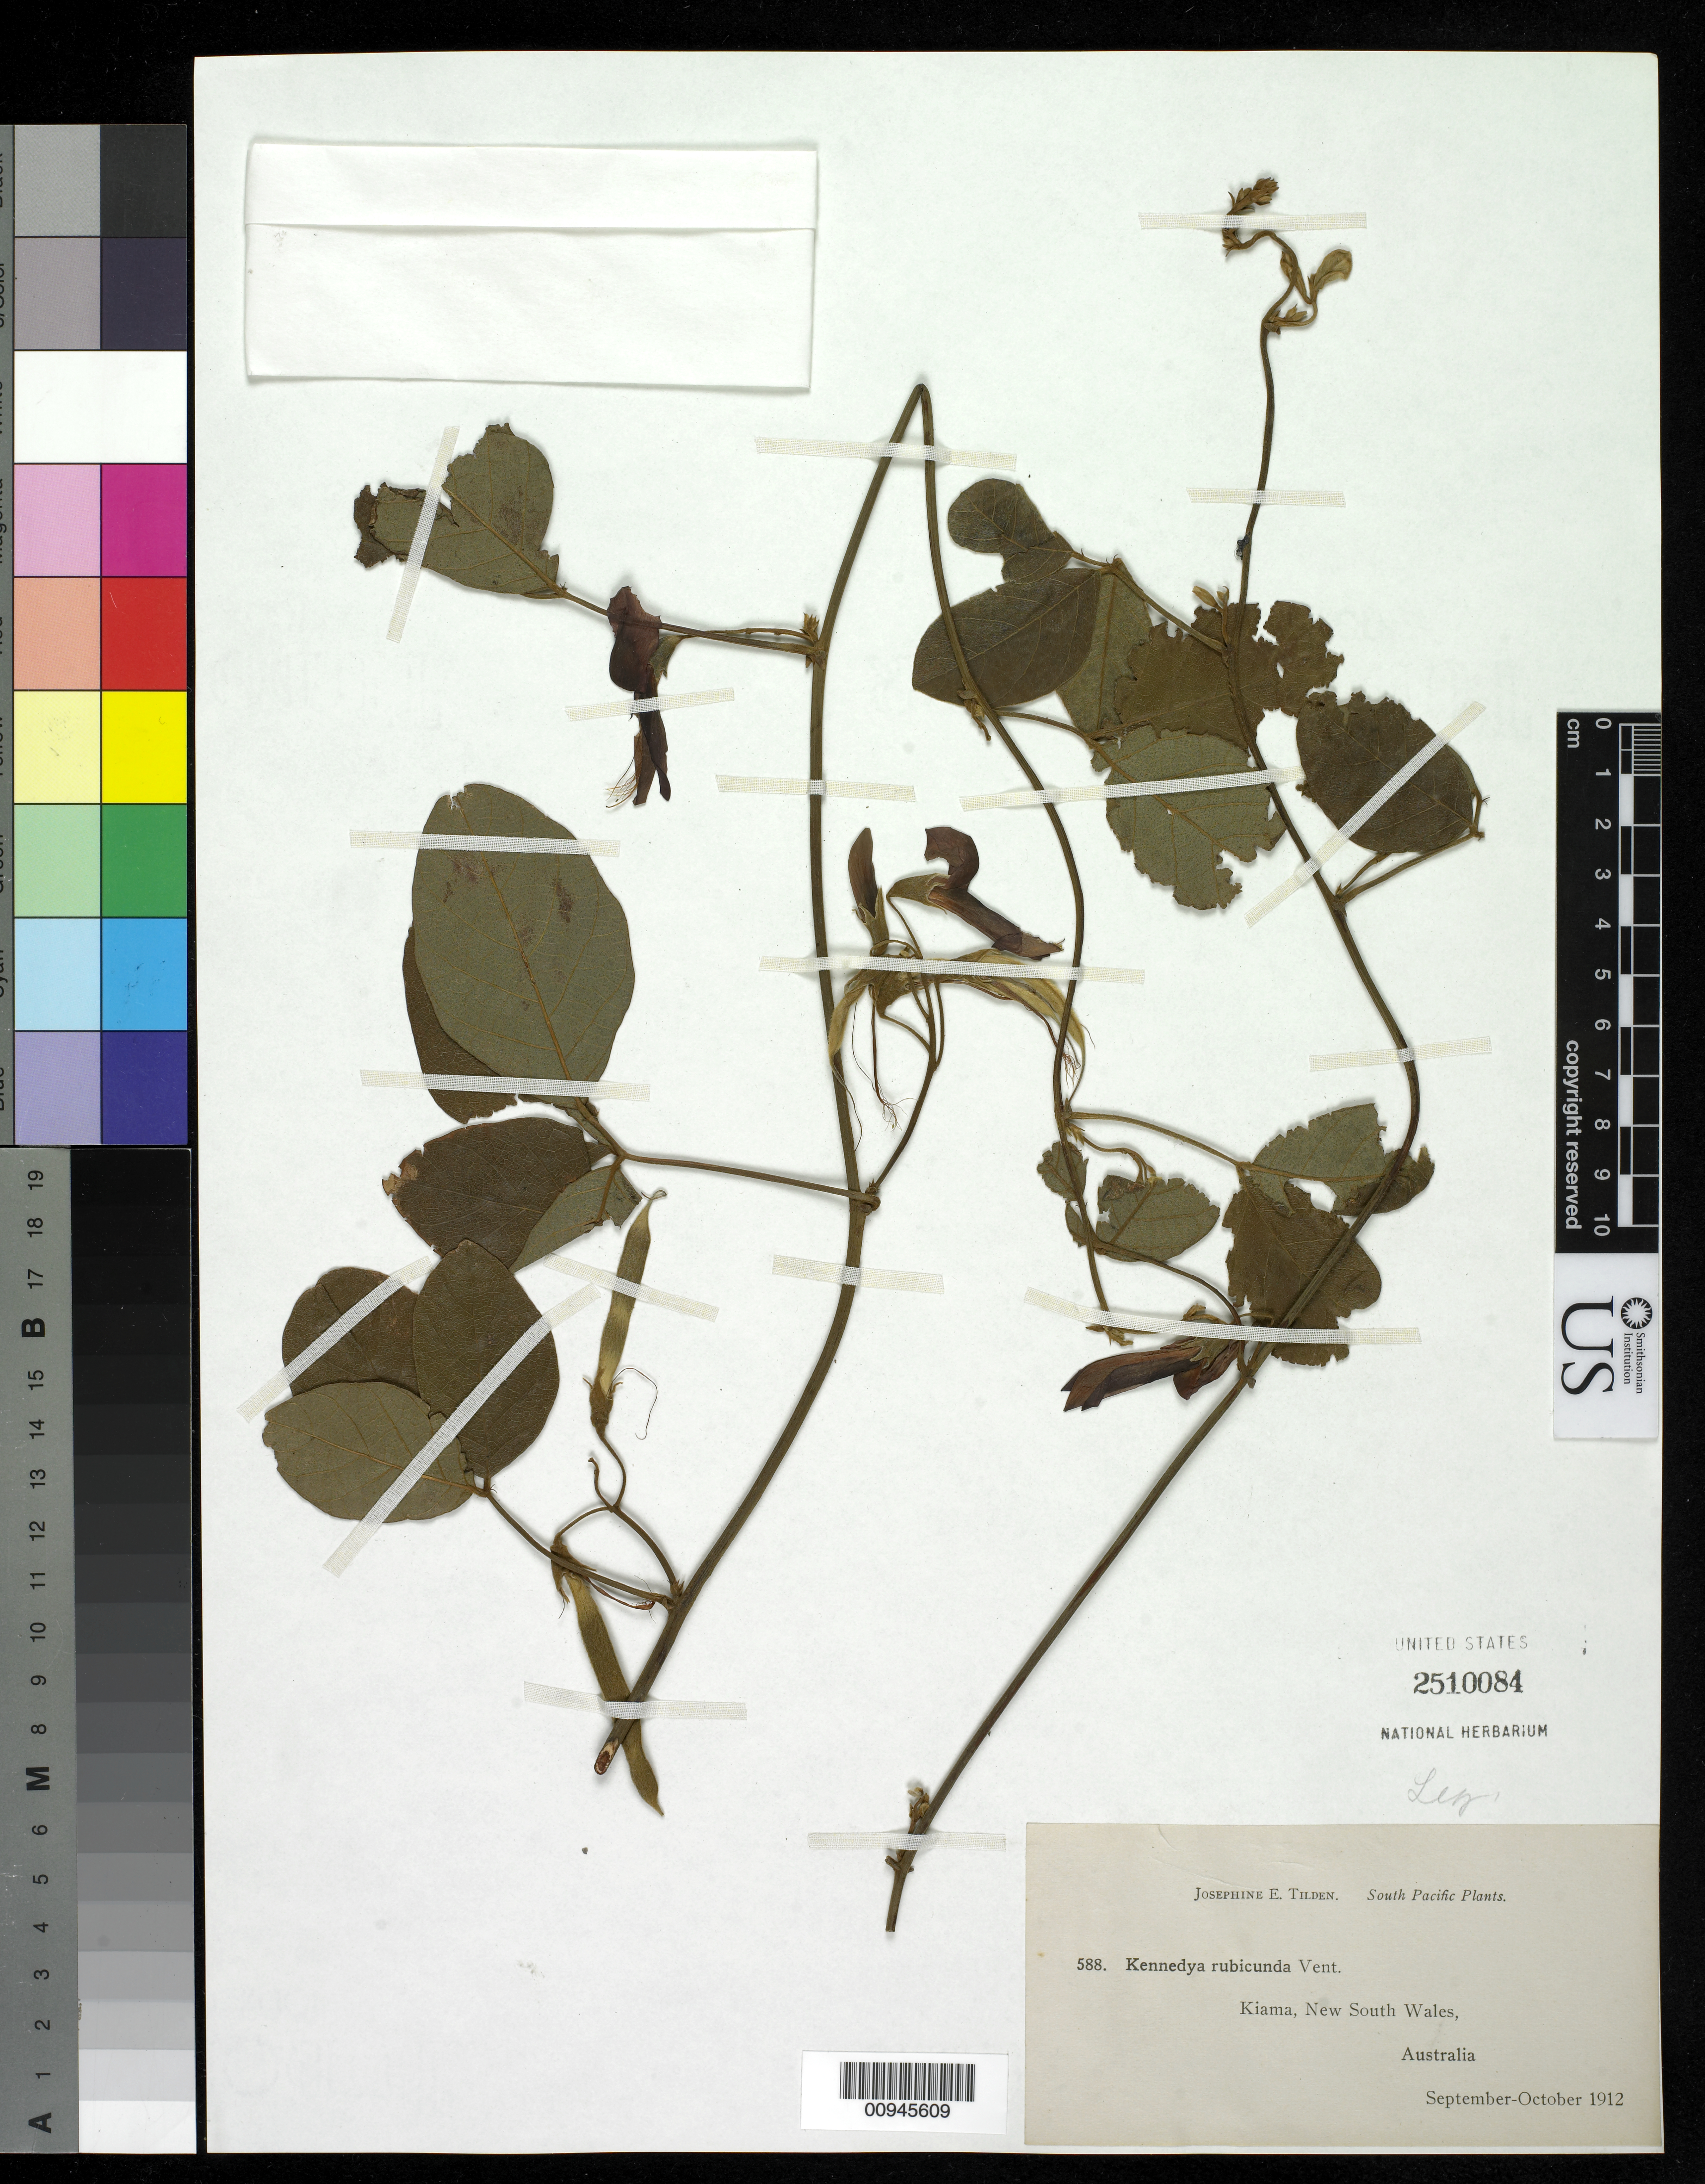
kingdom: Plantae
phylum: Tracheophyta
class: Magnoliopsida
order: Fabales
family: Fabaceae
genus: Kennedia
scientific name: Kennedia rubicunda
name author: Vent.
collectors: J. E. Tilden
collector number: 588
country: Australia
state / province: New South Wales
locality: Kiama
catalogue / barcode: US 2510084